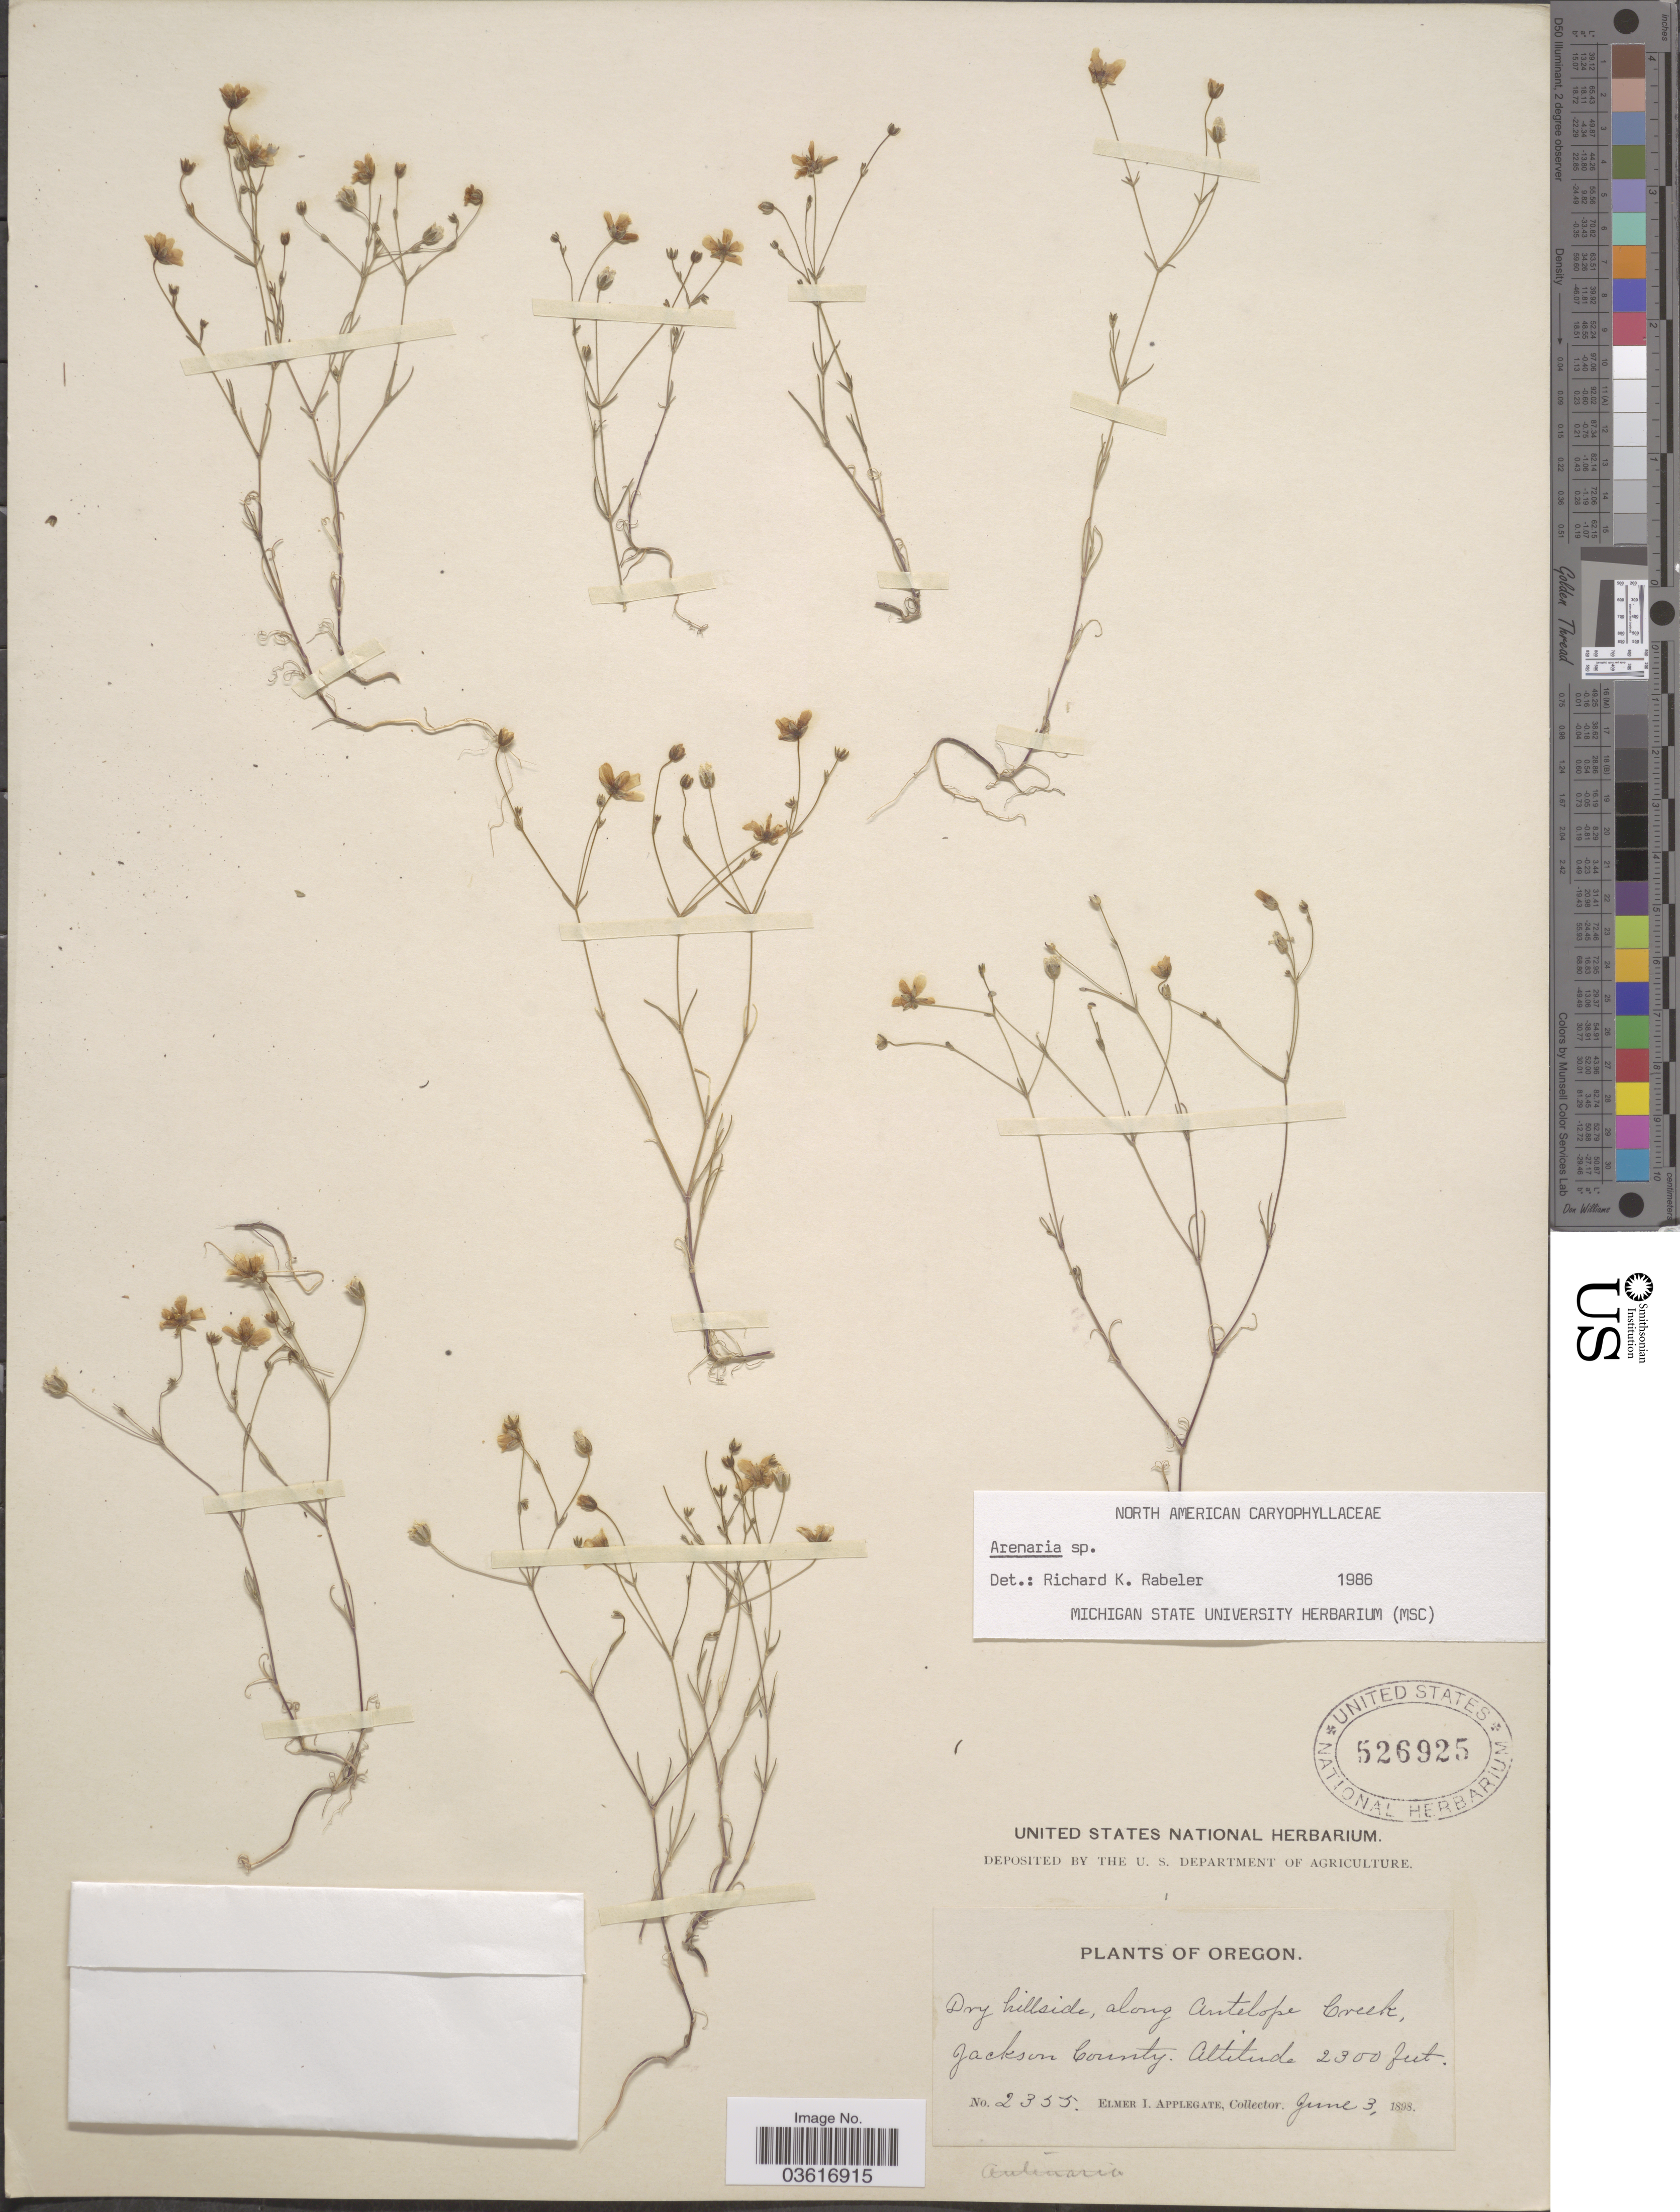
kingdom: Plantae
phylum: Tracheophyta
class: Magnoliopsida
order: Caryophyllales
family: Caryophyllaceae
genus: Minuartia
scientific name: Minuartia sp.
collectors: E. I. Applegate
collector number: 2355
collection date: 1898-06-03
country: United States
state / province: Oregon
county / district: Jackson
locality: Along Antelope Creek, Jackson County.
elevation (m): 701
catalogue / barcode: US 526925